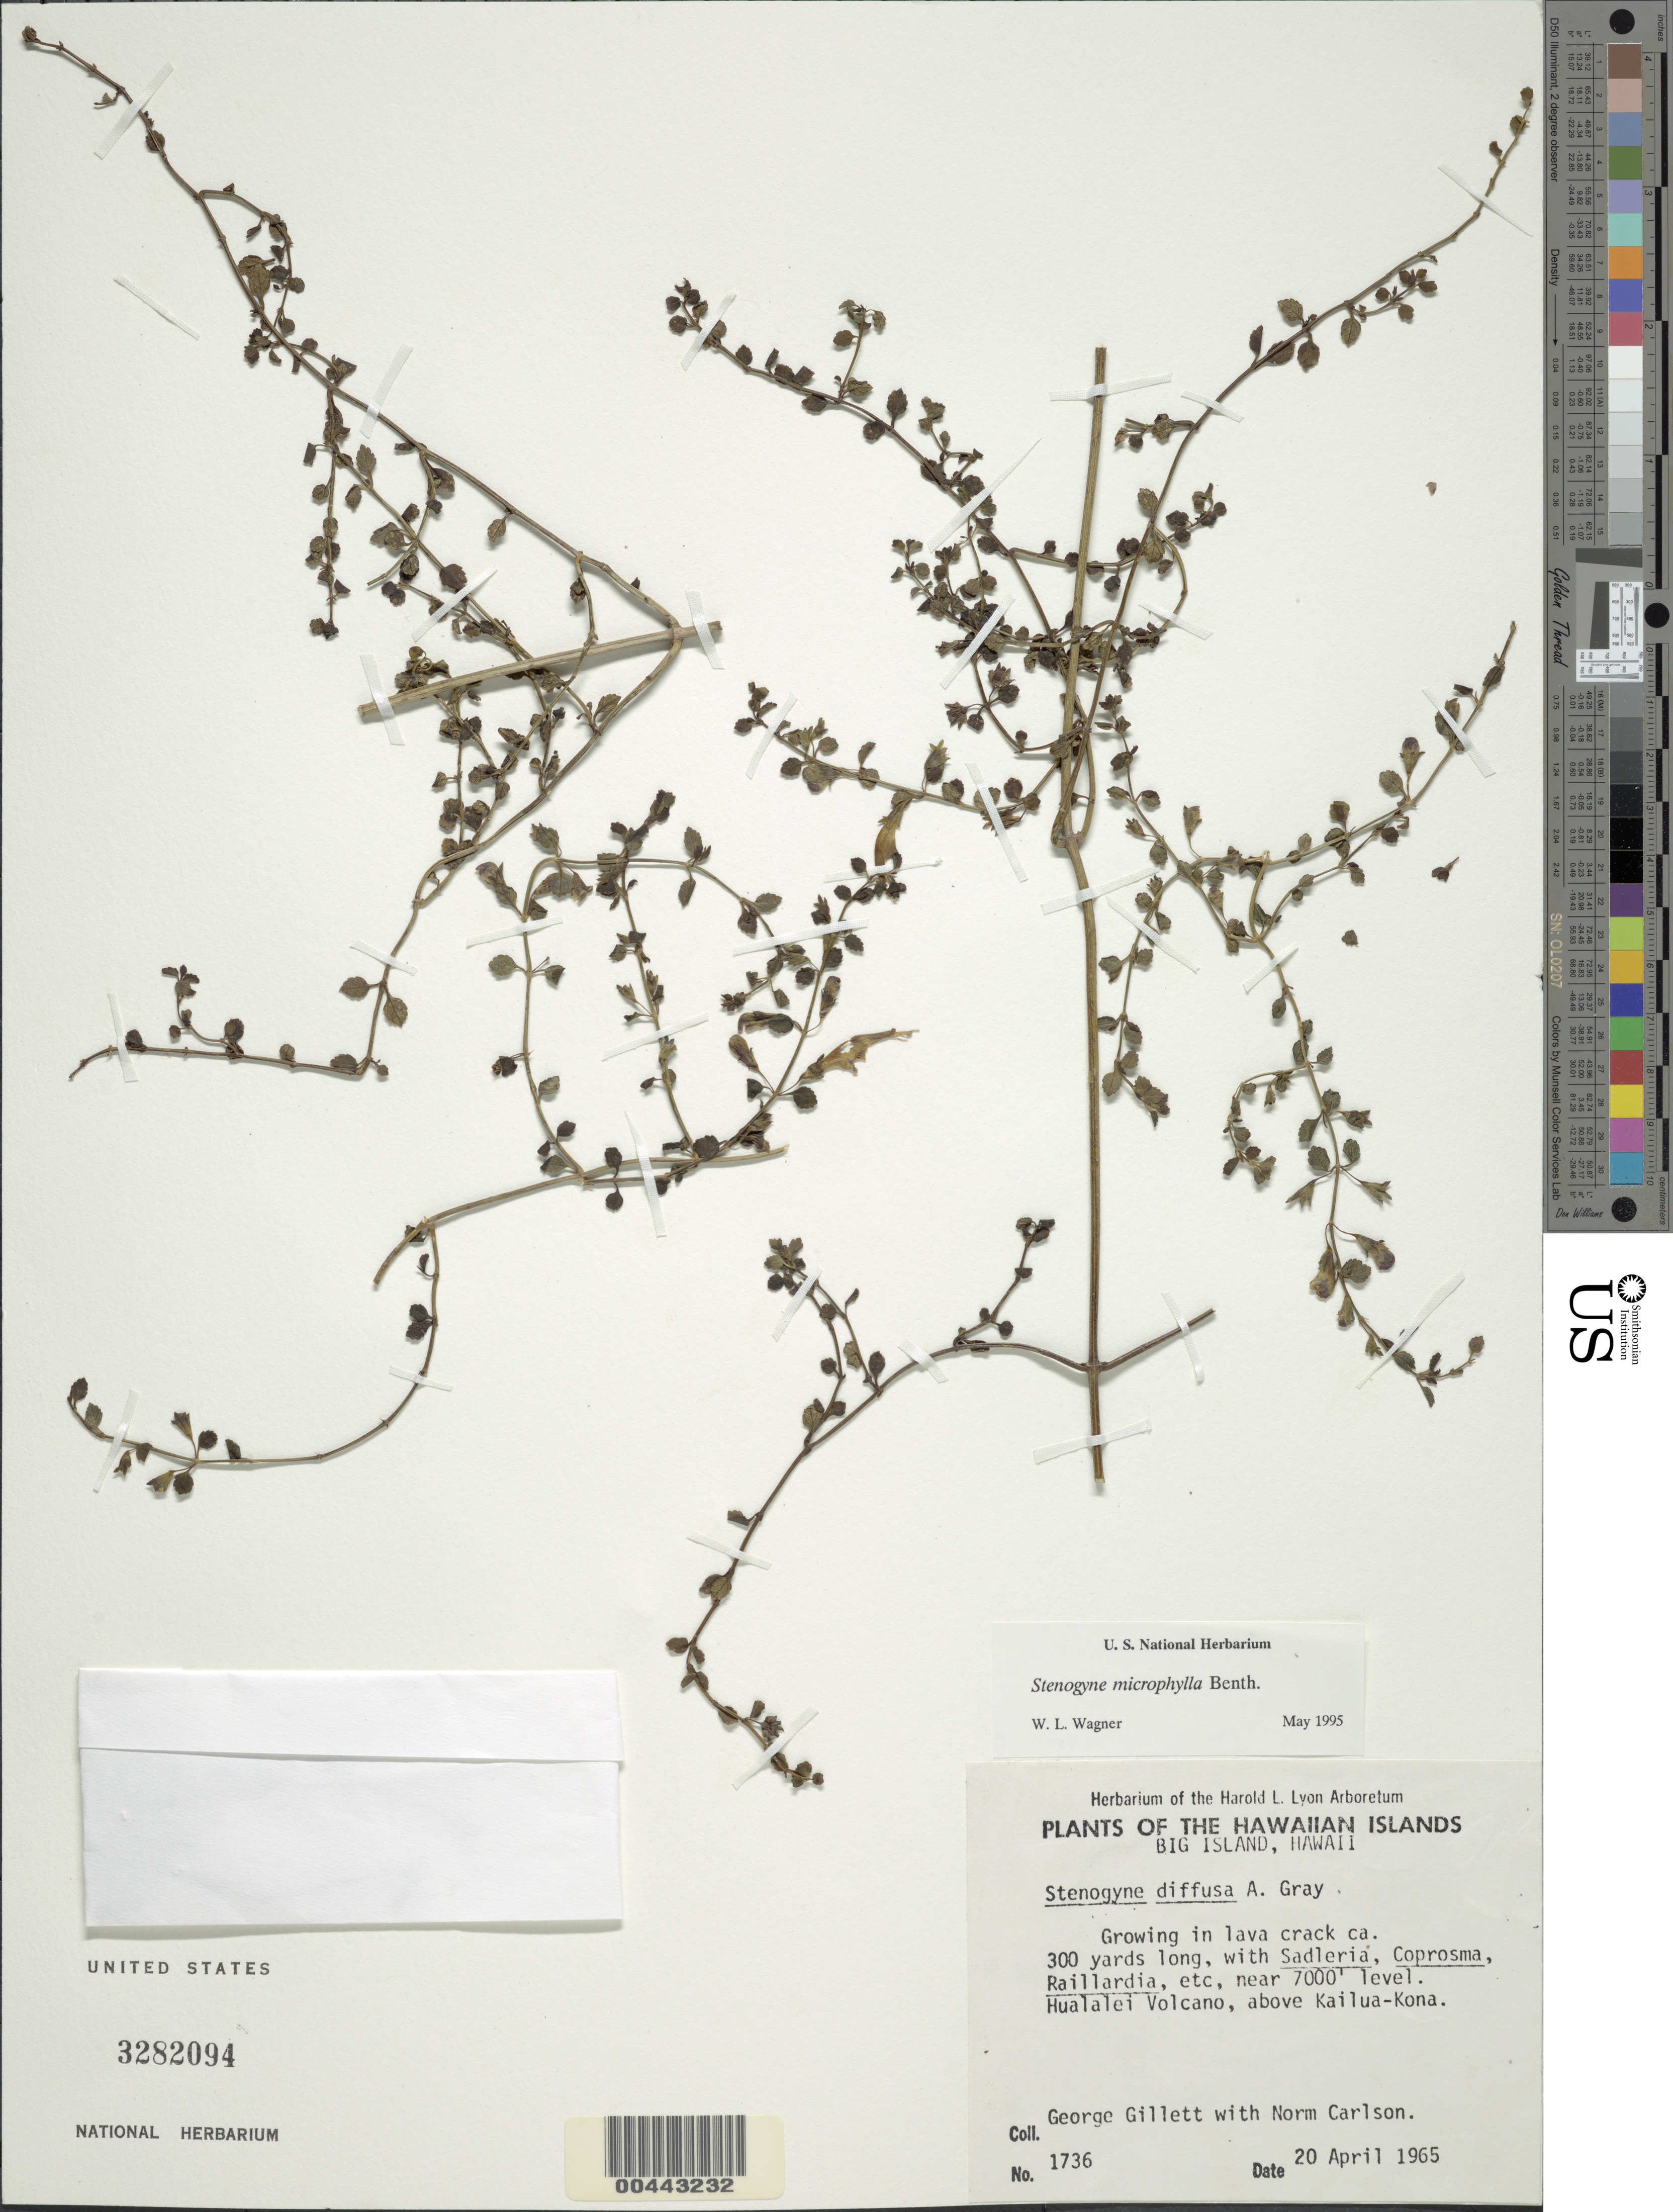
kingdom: Plantae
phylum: Tracheophyta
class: Magnoliopsida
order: Lamiales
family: Lamiaceae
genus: Stenogyne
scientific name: Stenogyne microphylla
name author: Benth.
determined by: Wagner, W. L., (BOT), Smithsonian Institution - National Museum of Natural History (UNITED STATES)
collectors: G. Gillett & N. Carlson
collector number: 1736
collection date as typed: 20 Apr 1965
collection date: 1965-04-20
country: United States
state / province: Hawaii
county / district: Hawaii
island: Hawaii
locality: Big Island, Hualalei Volcano, above Kailua-Kona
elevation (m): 2134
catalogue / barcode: US 3282094